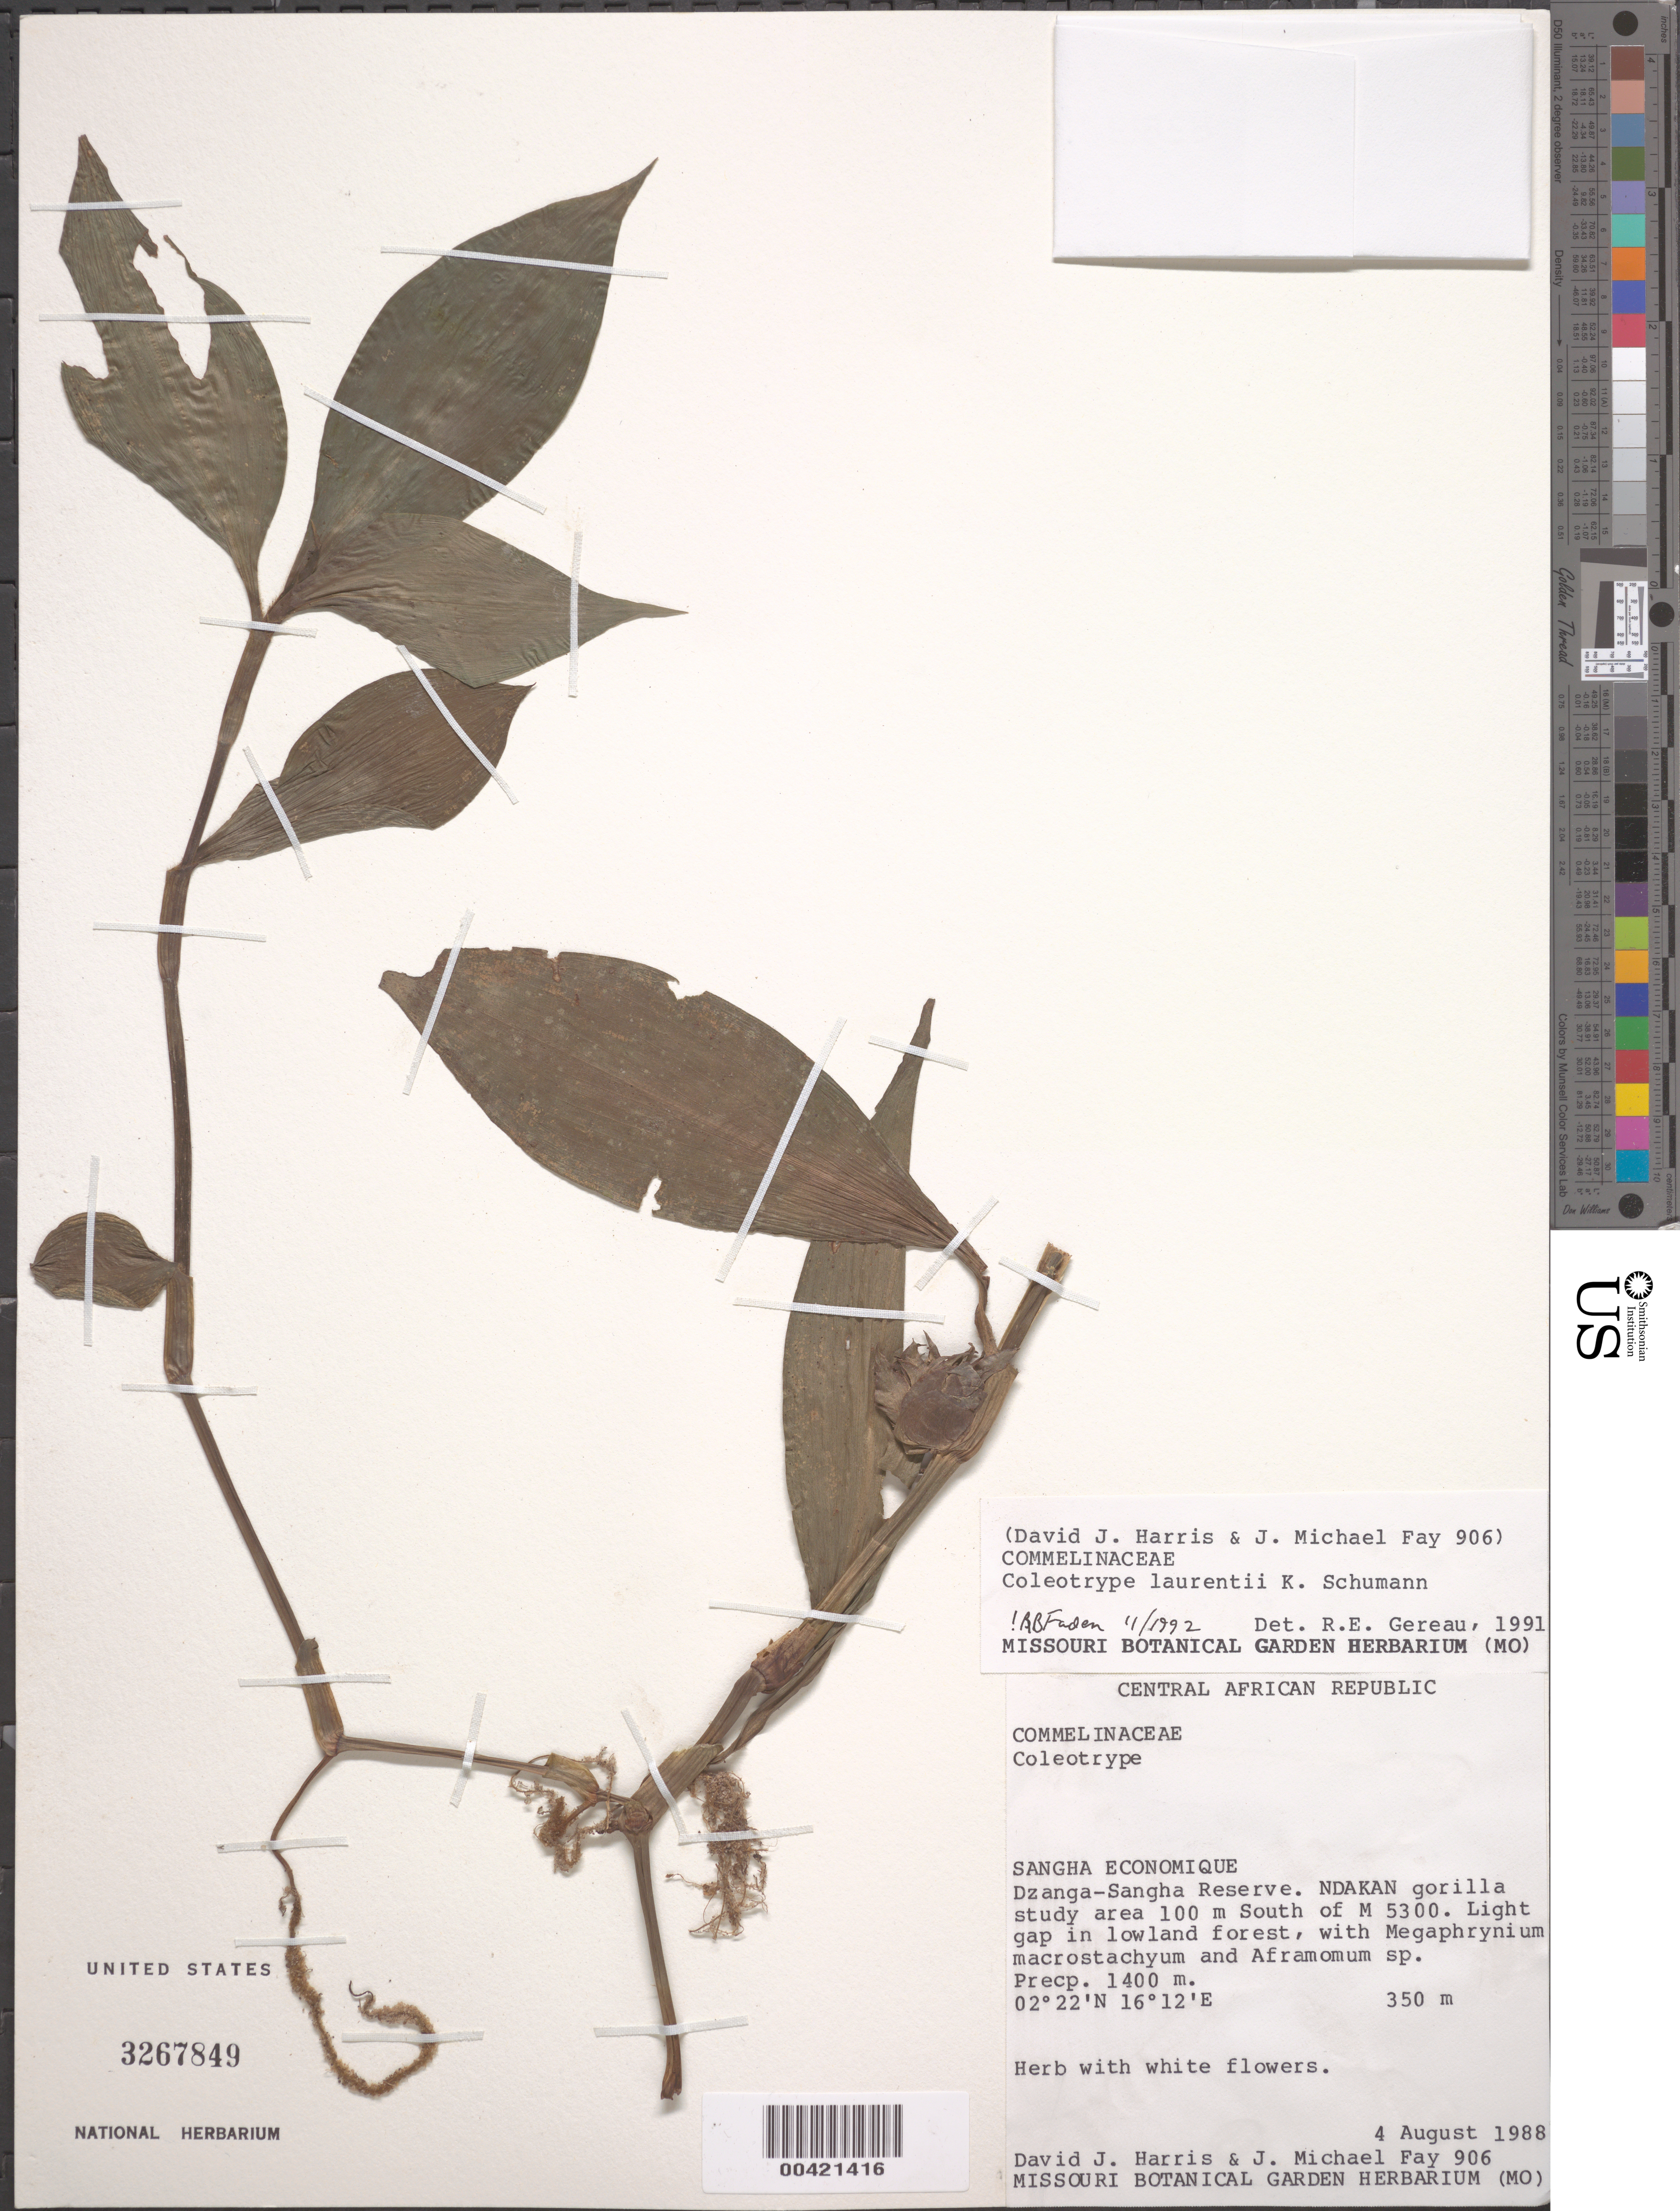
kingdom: Plantae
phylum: Tracheophyta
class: Liliopsida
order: Commelinales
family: Commelinaceae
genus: Coleotrype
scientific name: Coleotrype laurentii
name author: K. Schum.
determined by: Faden, Robert B., (US), Smithsonian Institution - National Museum of Natural History (UNITED STATES)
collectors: D. J. Harris & J. M. Fay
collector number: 906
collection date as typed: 04 Aug 1988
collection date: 1988-08-04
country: Central African Republic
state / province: Mambéré-Kadéï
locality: Dzanga-Sangha Reserve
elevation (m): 350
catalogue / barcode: US 3267849